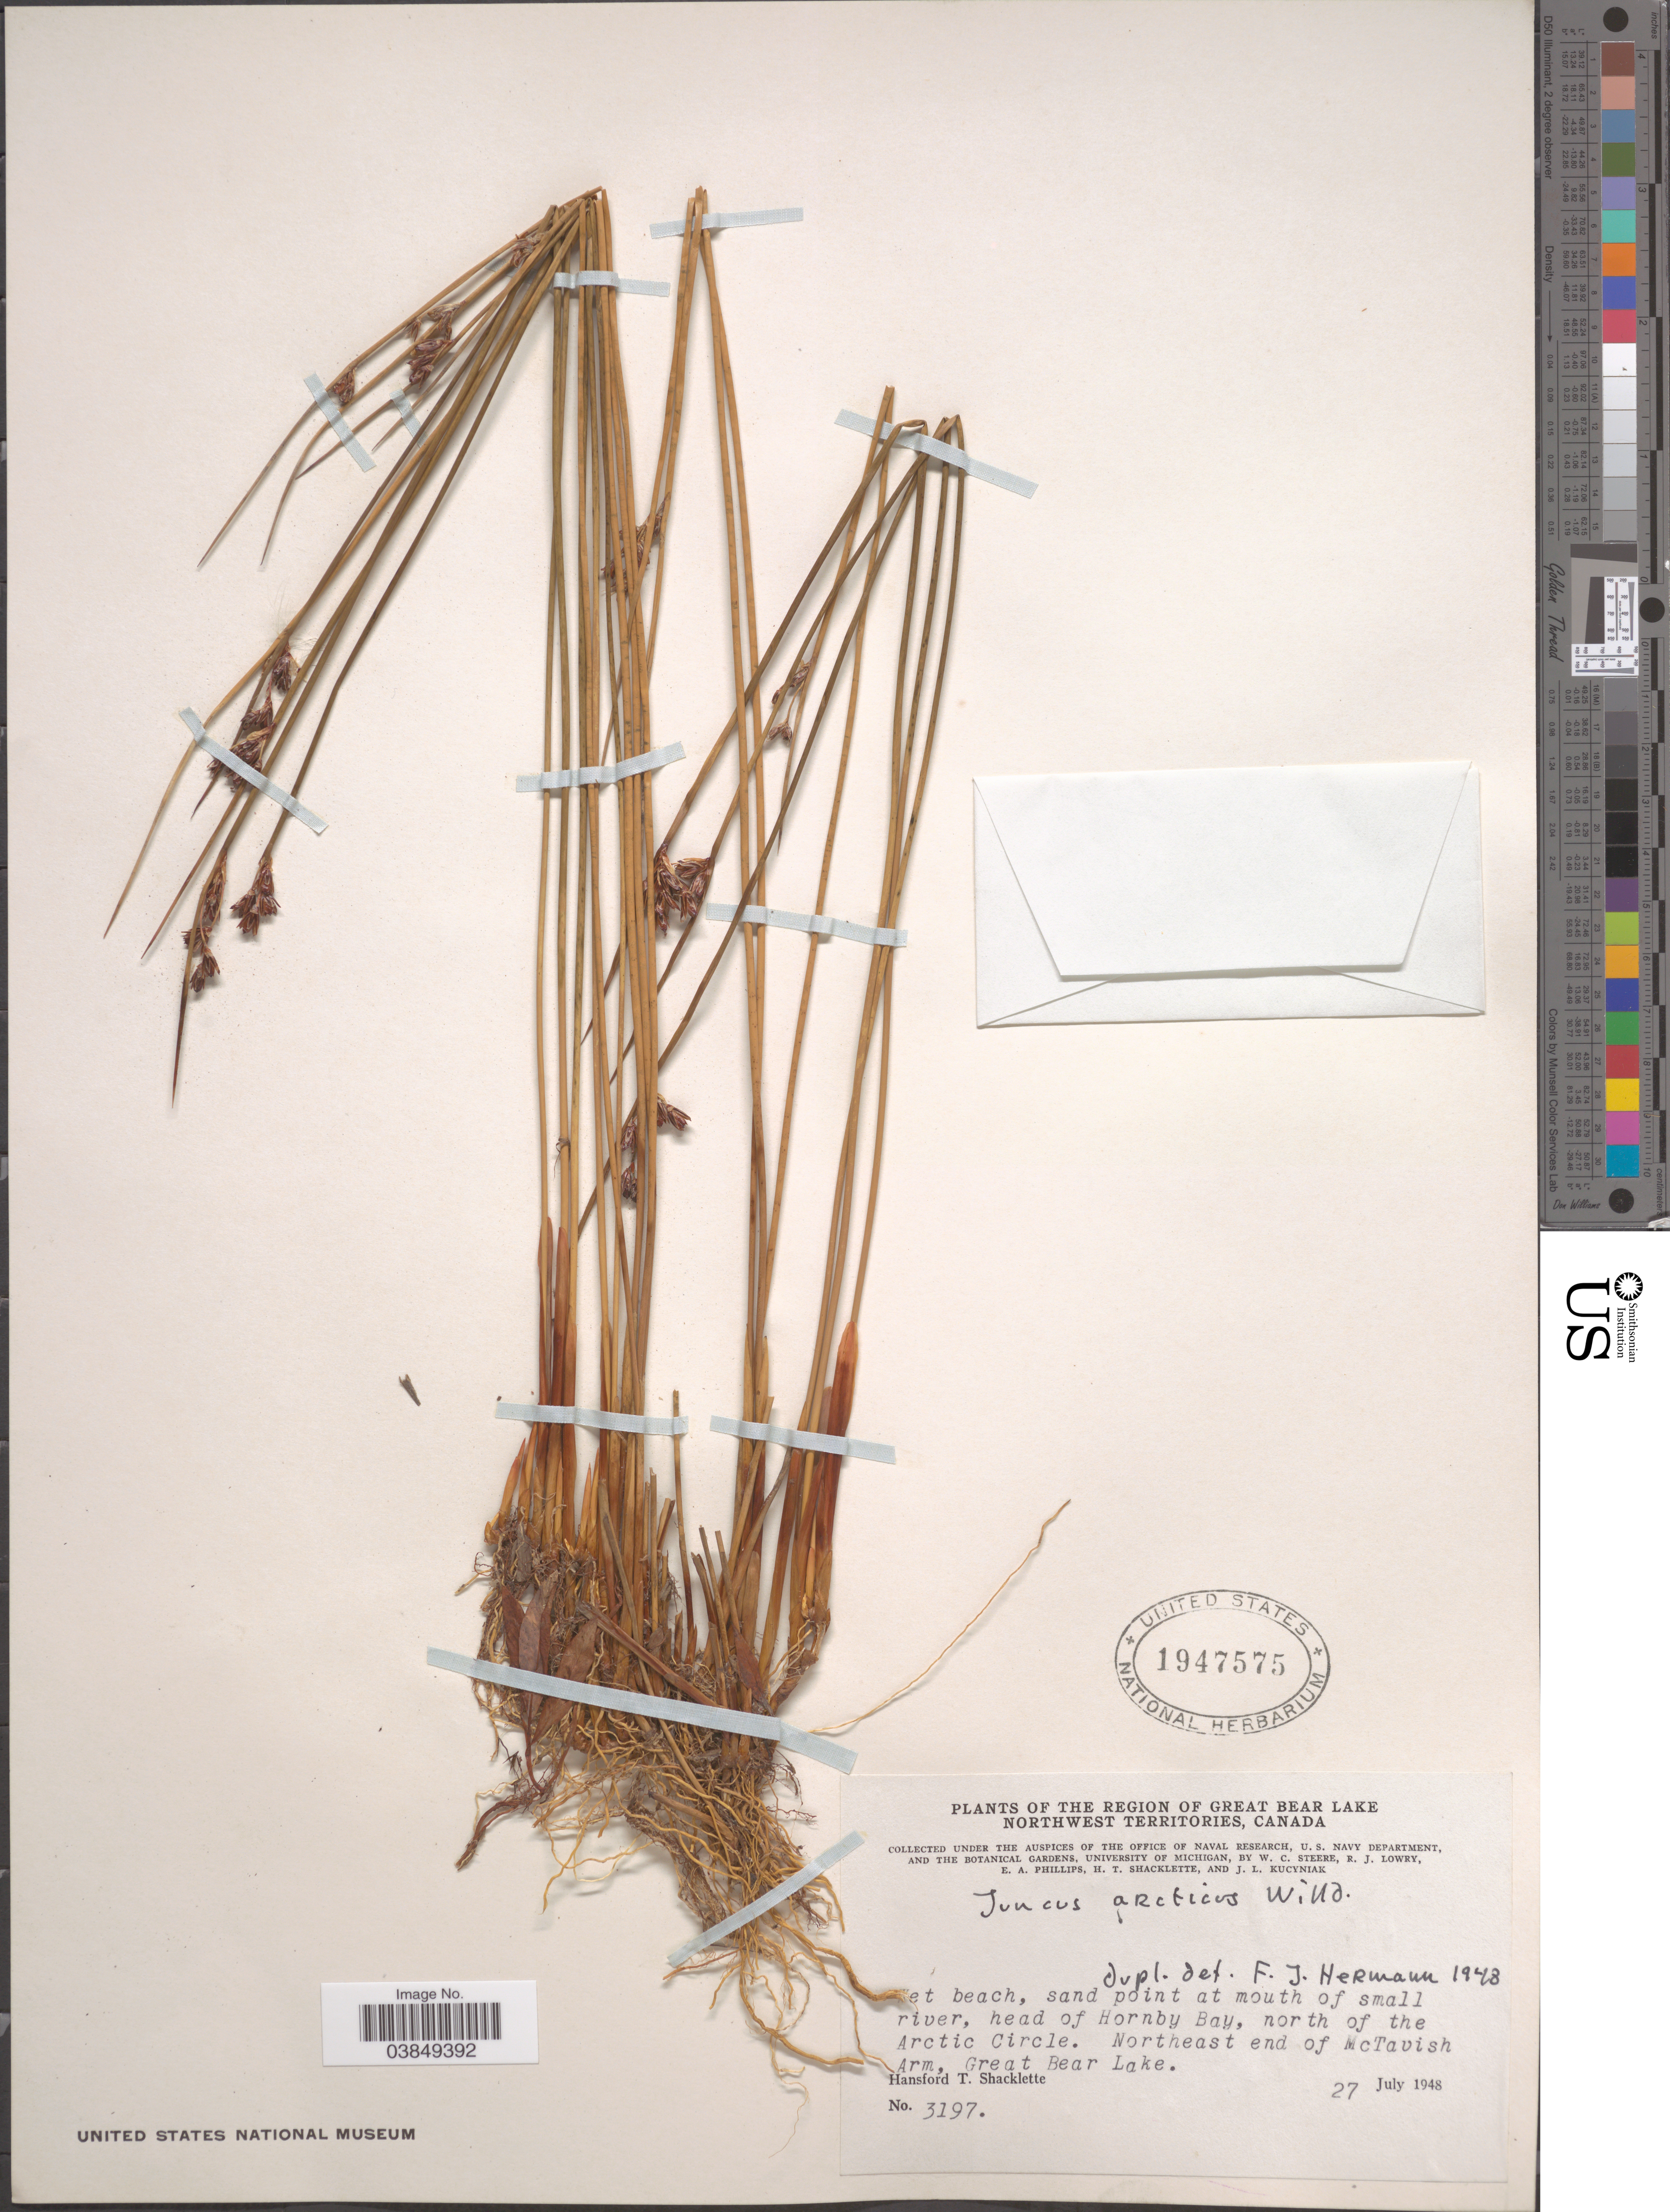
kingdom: Plantae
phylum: Tracheophyta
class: Liliopsida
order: Poales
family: Juncaceae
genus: Juncus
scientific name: Juncus arcticus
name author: Willd.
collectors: H. Shacklette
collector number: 3197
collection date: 1948-07-27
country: Canada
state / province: Northwest Territories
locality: Region of Great Bear Lake. Sant point at mouth of small river, head of Hornby Bay, north of the Arctic Circle. Northeast end of McTavish Arm, Great Bear Lake.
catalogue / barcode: US 1947575